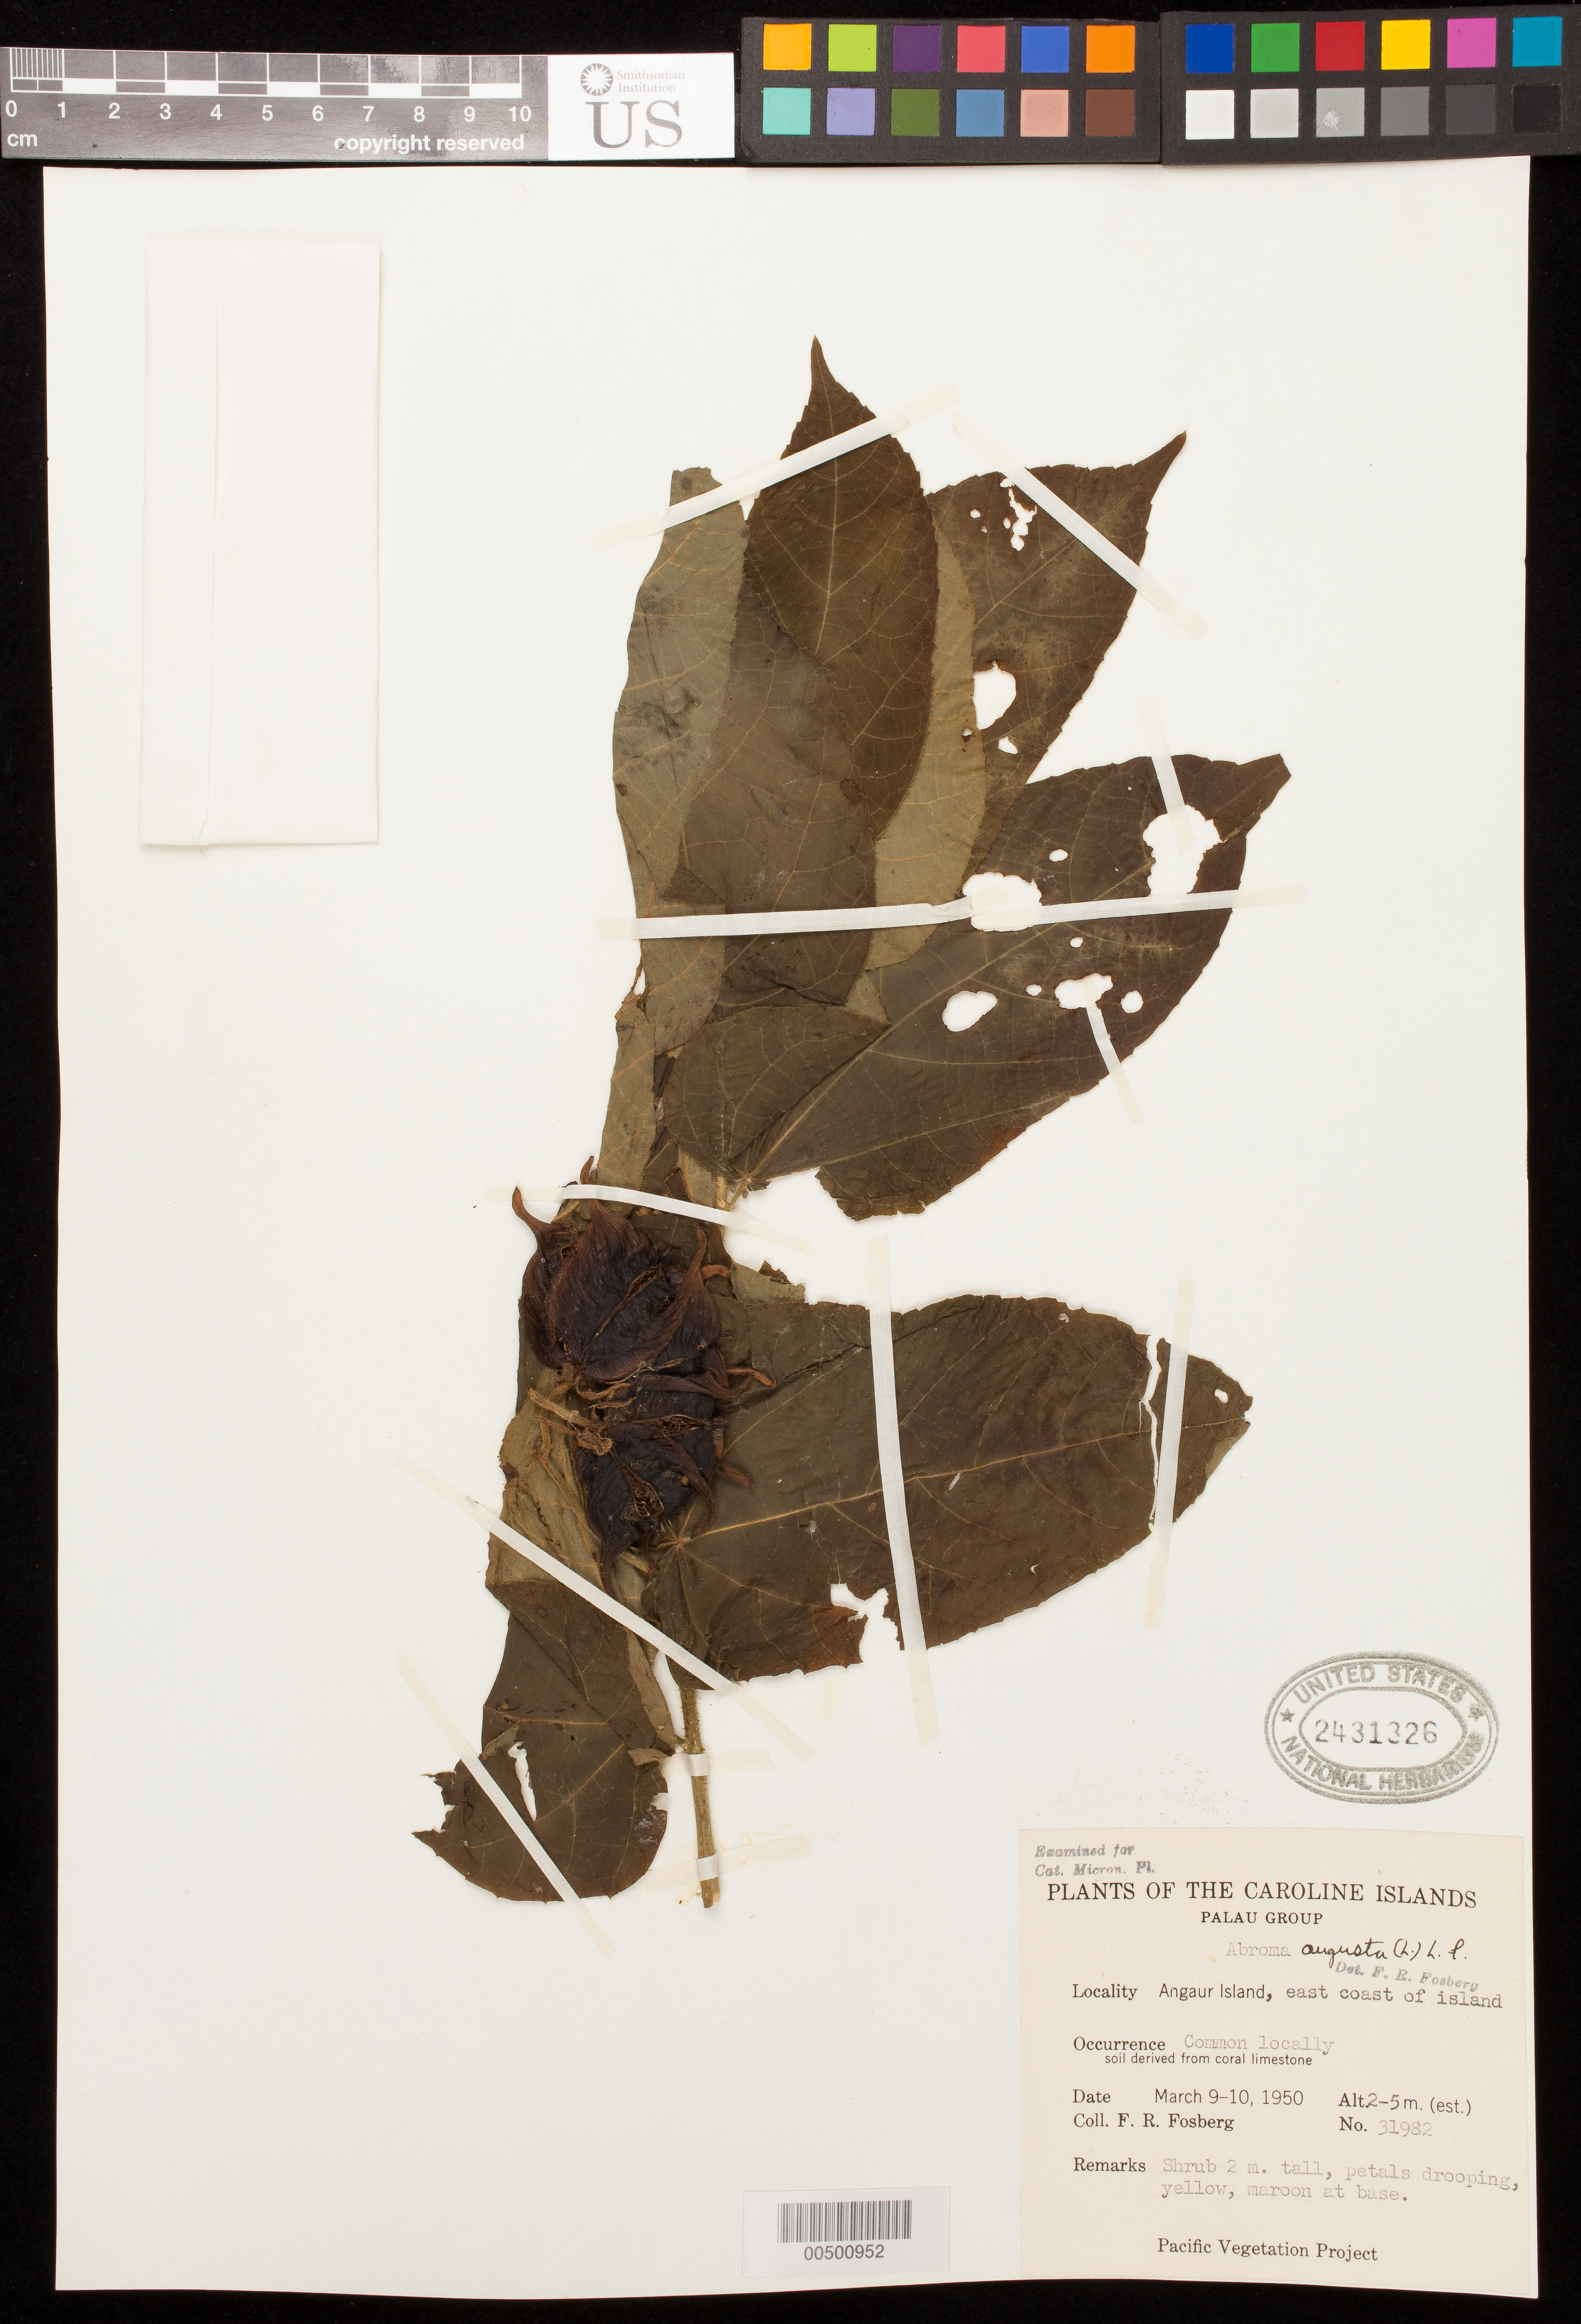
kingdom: Plantae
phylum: Tracheophyta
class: Magnoliopsida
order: Malvales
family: Malvaceae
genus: Abroma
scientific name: Abroma augusta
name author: (L.) L. f.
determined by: Fosberg, F. R.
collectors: F. R. Fosberg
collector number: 31982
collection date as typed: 09 Mar 1950 to 10 Mar 1950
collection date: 1950-03-09/1950-03-10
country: Palau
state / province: Angaur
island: Ngeaur [Angaur]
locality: East coast of island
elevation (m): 3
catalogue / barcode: US 2431326